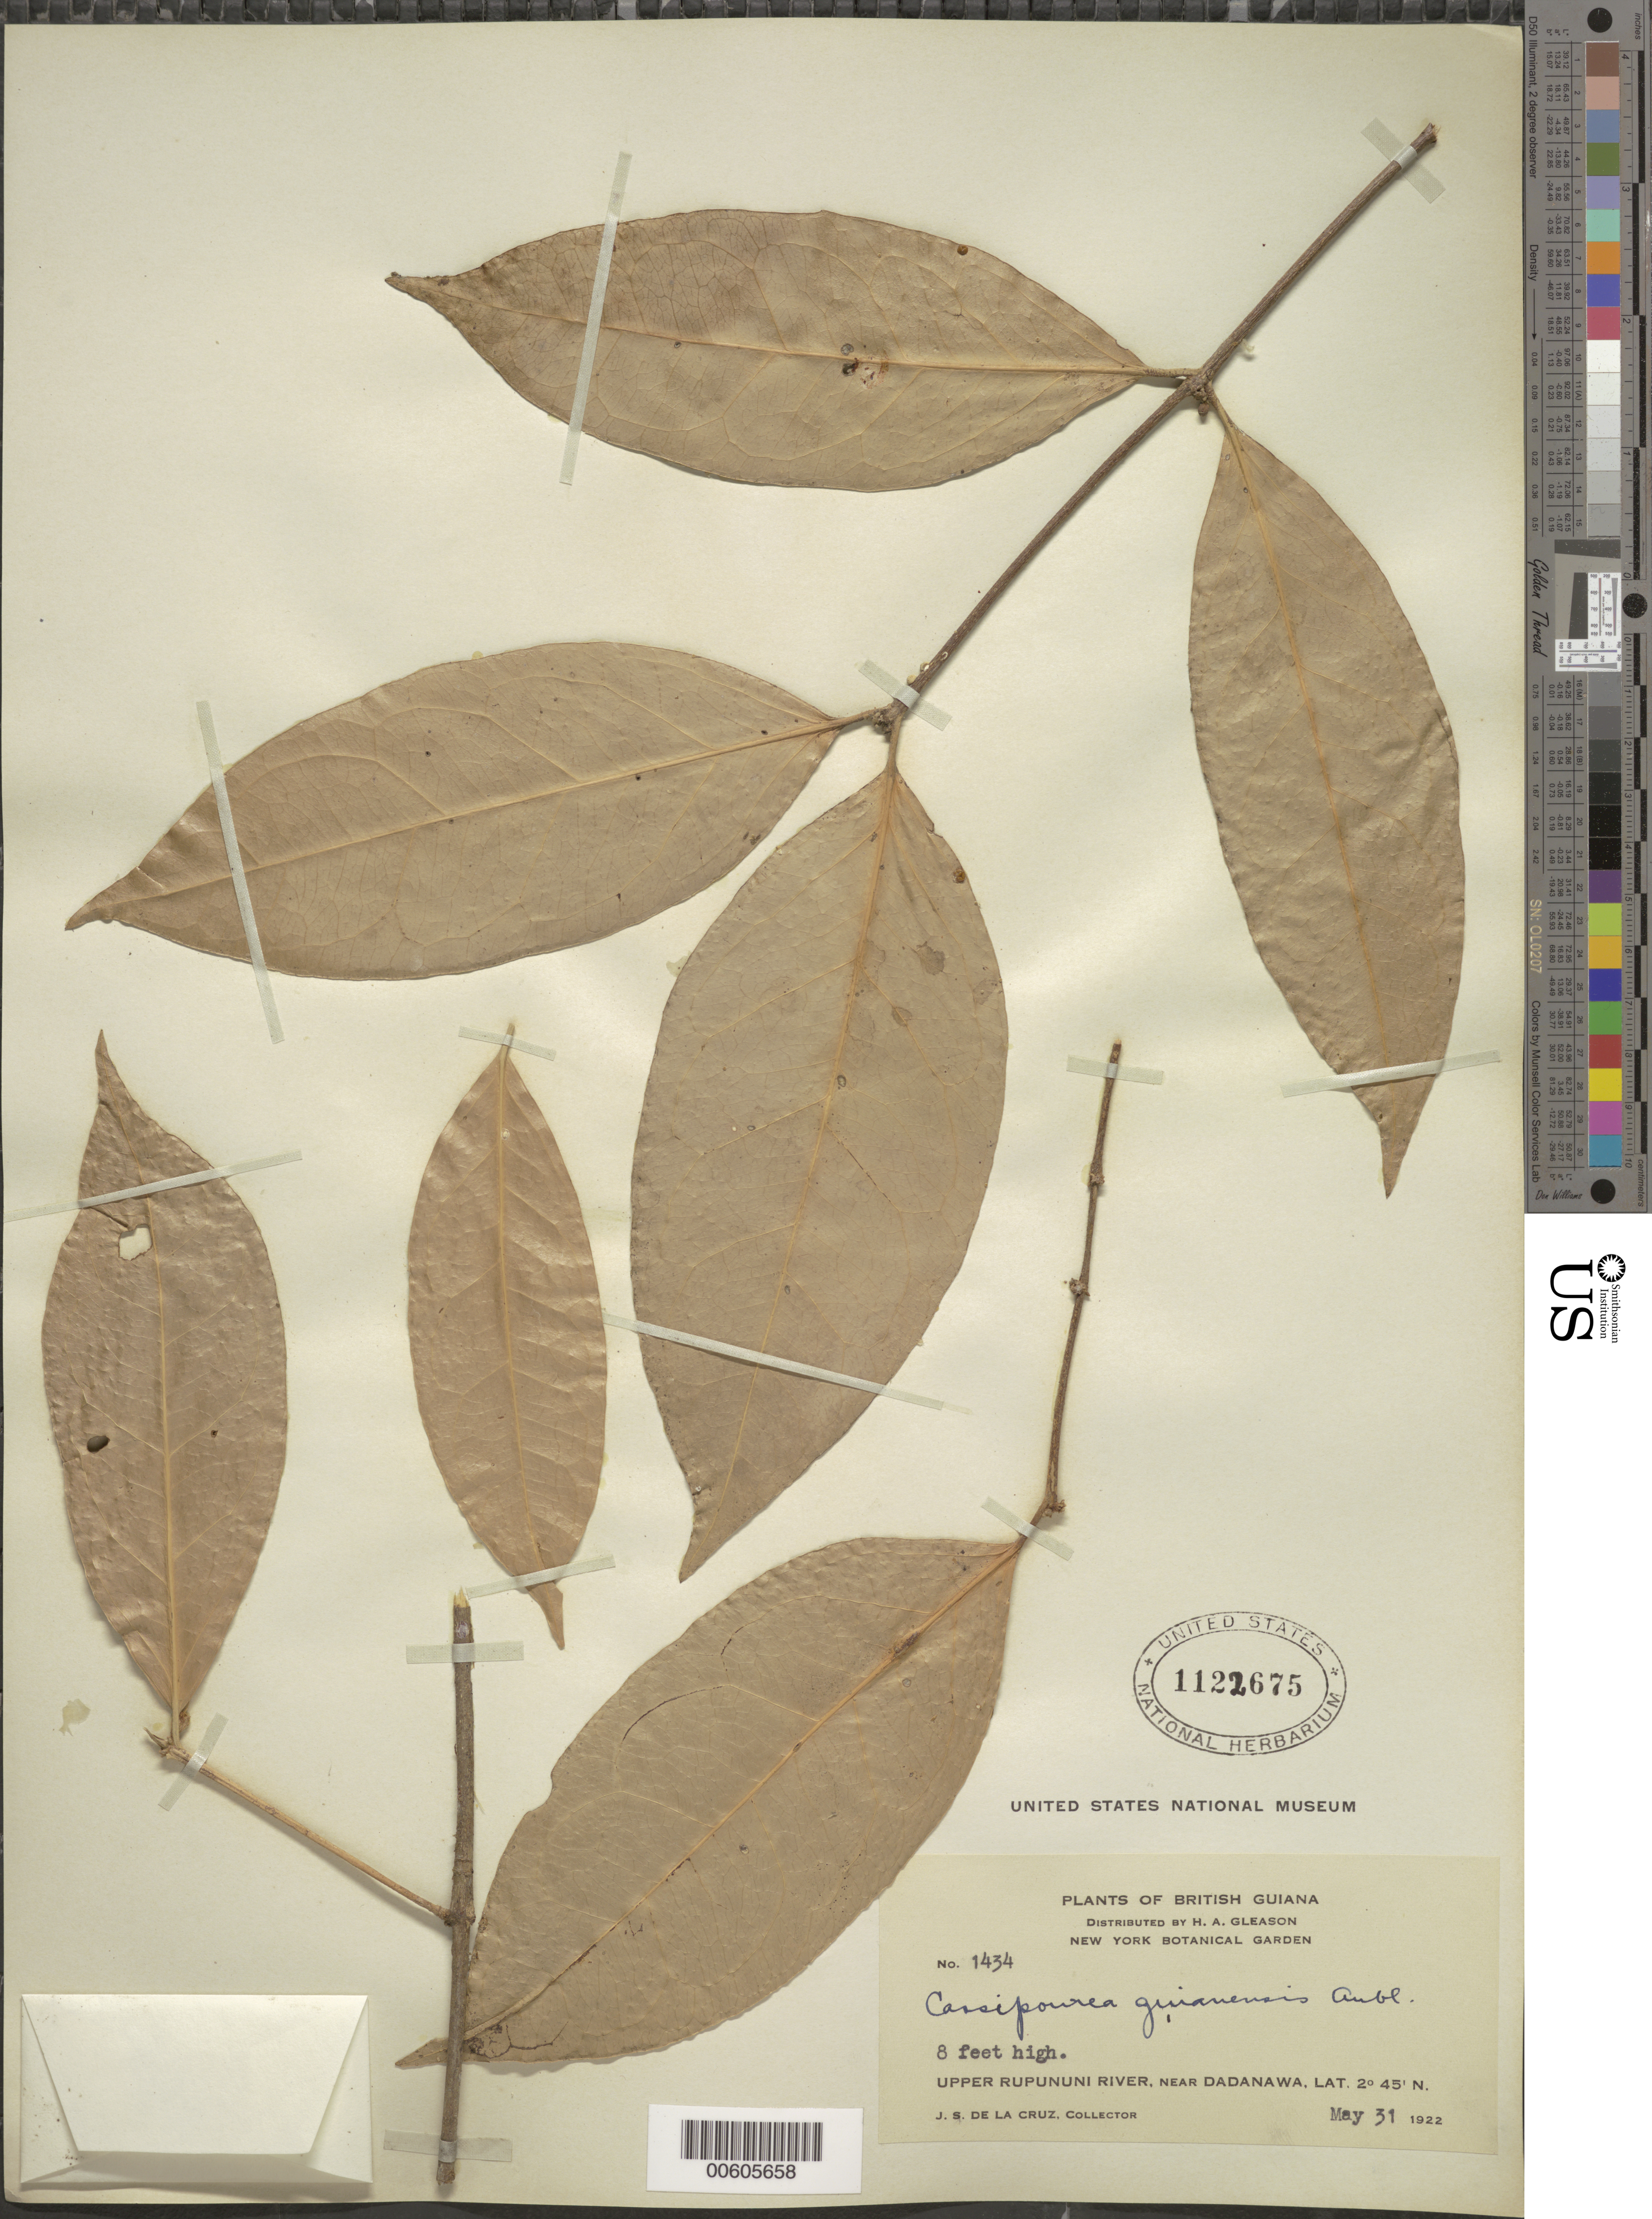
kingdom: Plantae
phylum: Tracheophyta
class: Magnoliopsida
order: Malpighiales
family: Rhizophoraceae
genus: Cassipourea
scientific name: Cassipourea guianensis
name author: Aubl.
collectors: J. S. de la Cruz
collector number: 1434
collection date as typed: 31-May-22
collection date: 1922-05-31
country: Guyana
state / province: U. Takutu-U. Essequibo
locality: Dadanawa, vic., upper Rupununi R.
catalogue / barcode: US 1122675